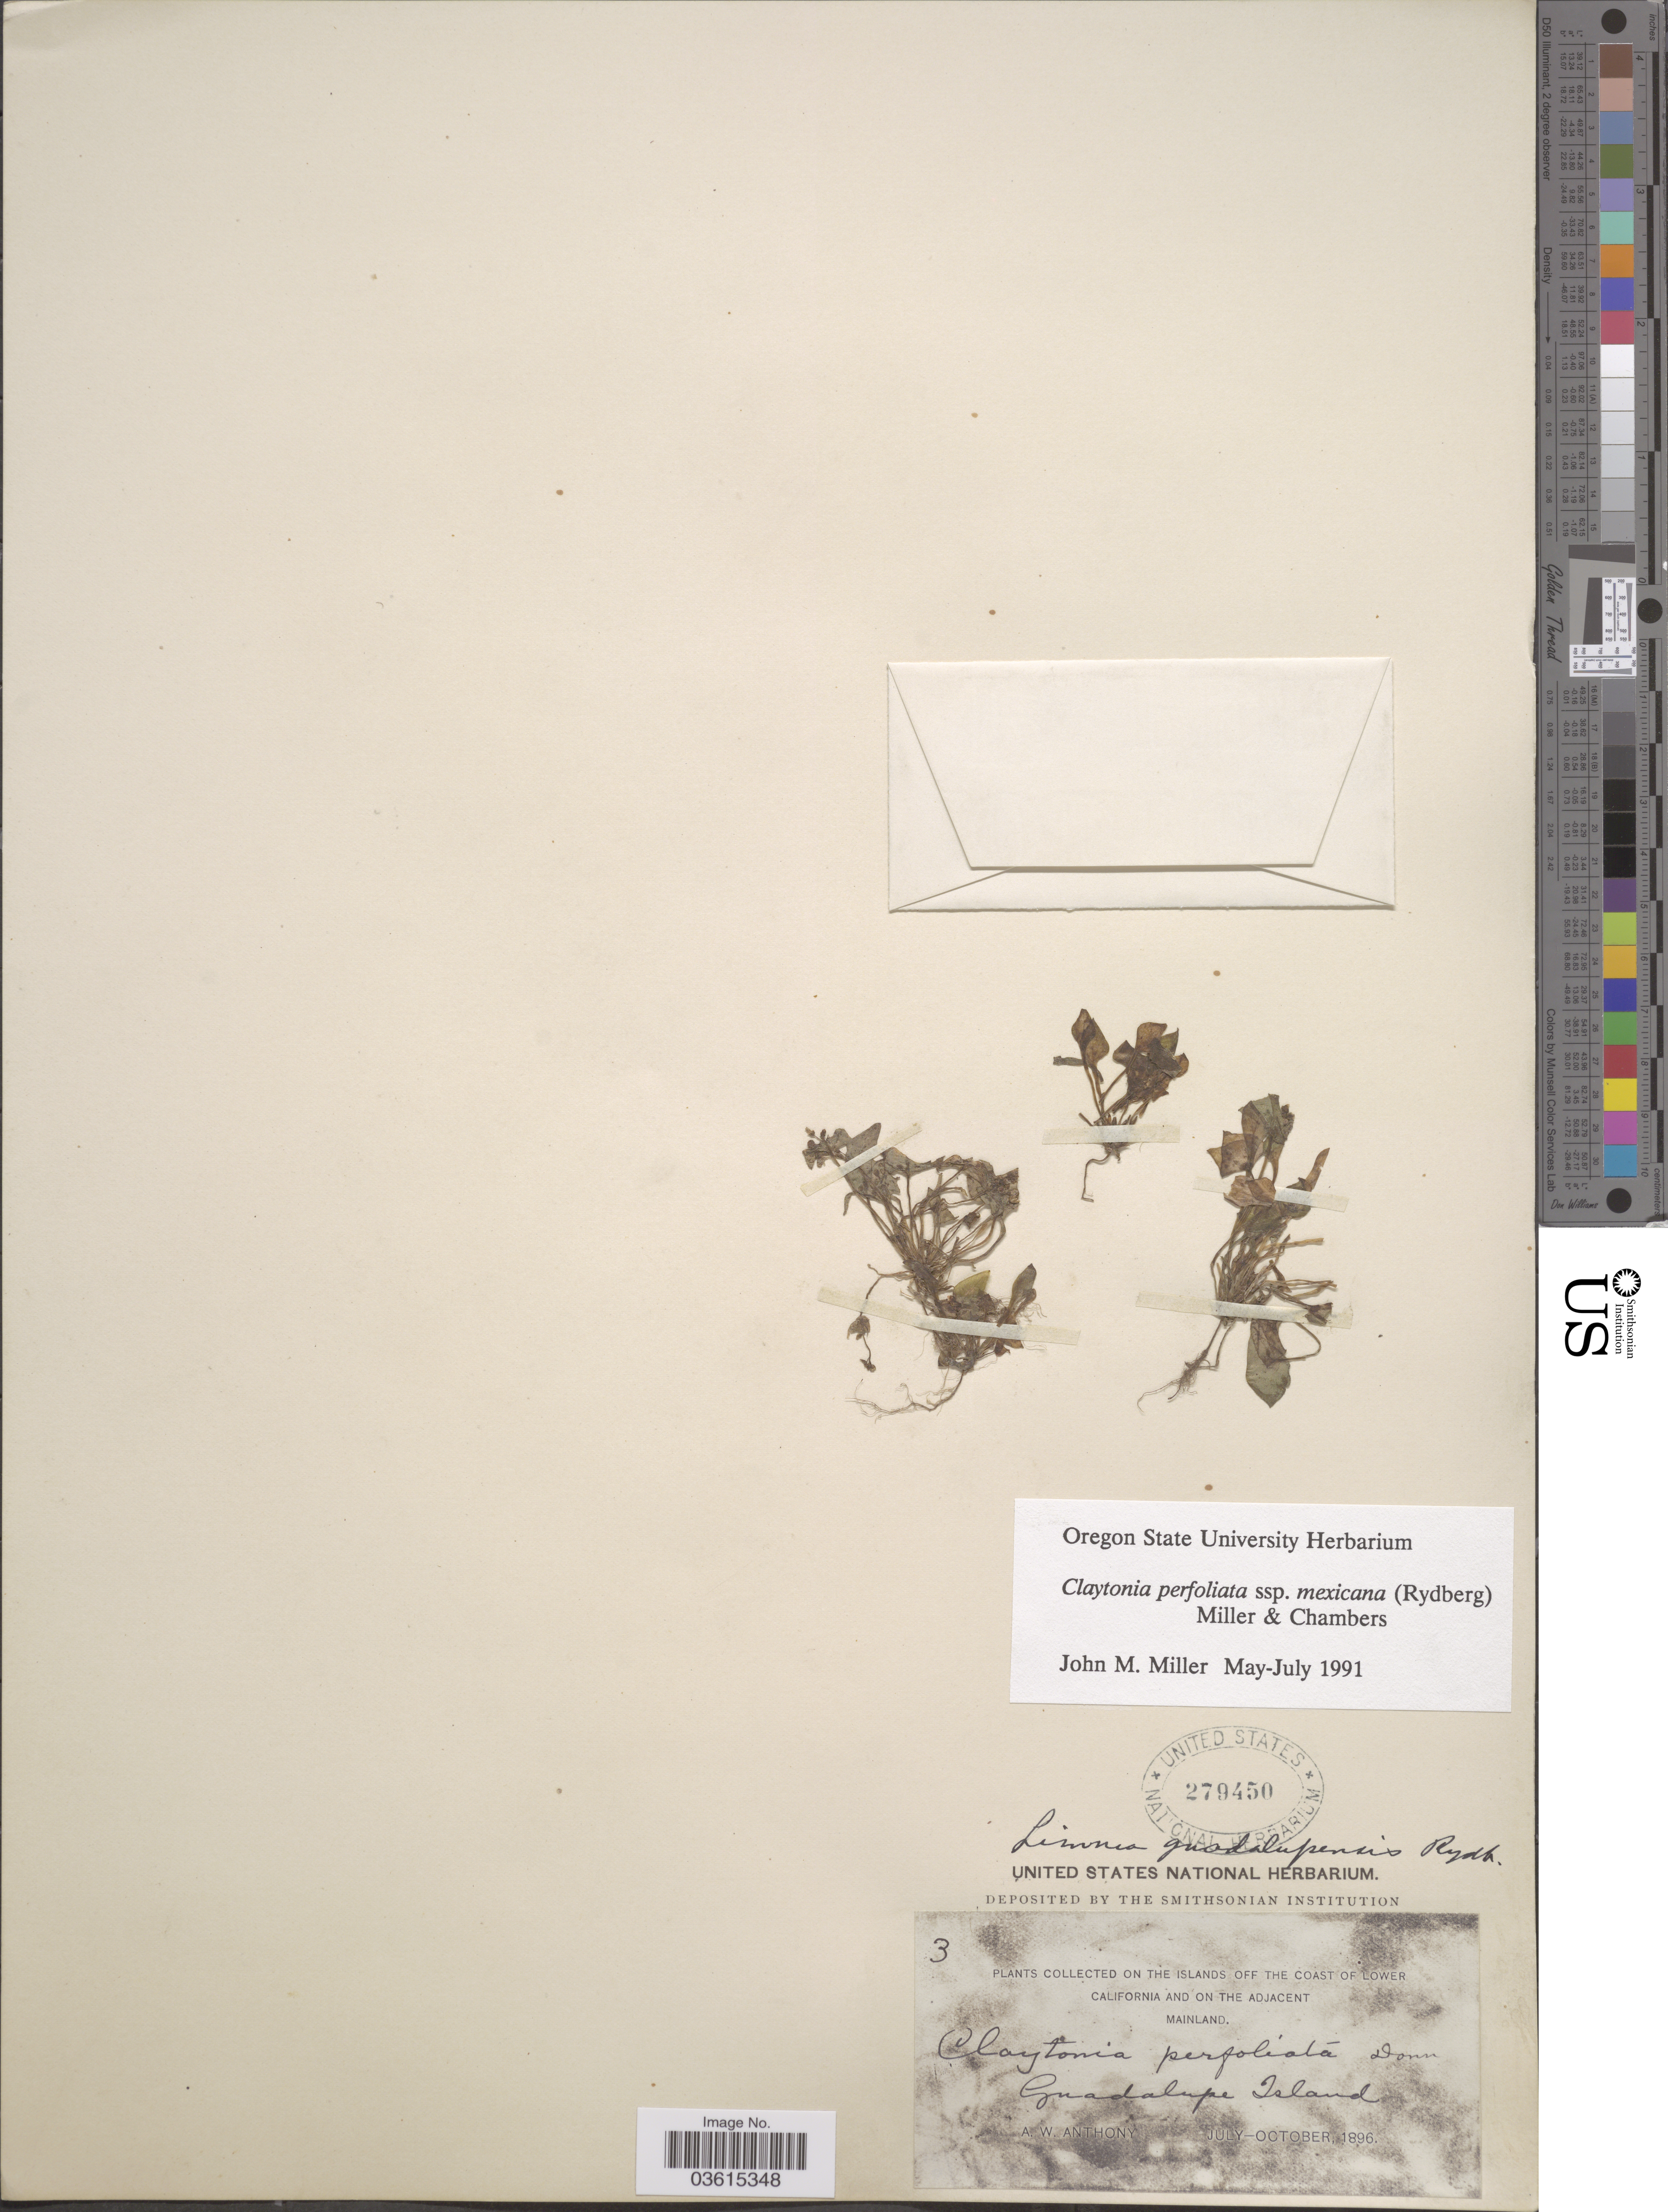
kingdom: Plantae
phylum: Tracheophyta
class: Magnoliopsida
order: Caryophyllales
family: Montiaceae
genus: Claytonia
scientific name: Claytonia perfoliata subsp. mexicana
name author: (Rydb.) Mill. & Chambers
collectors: A. W. Anthony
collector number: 3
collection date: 1896-07/1896-10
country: Mexico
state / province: Baja California Norte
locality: On the islands off the coast of Lower California and on the adjacent mainland. Guadalupe Island.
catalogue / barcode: US 279450